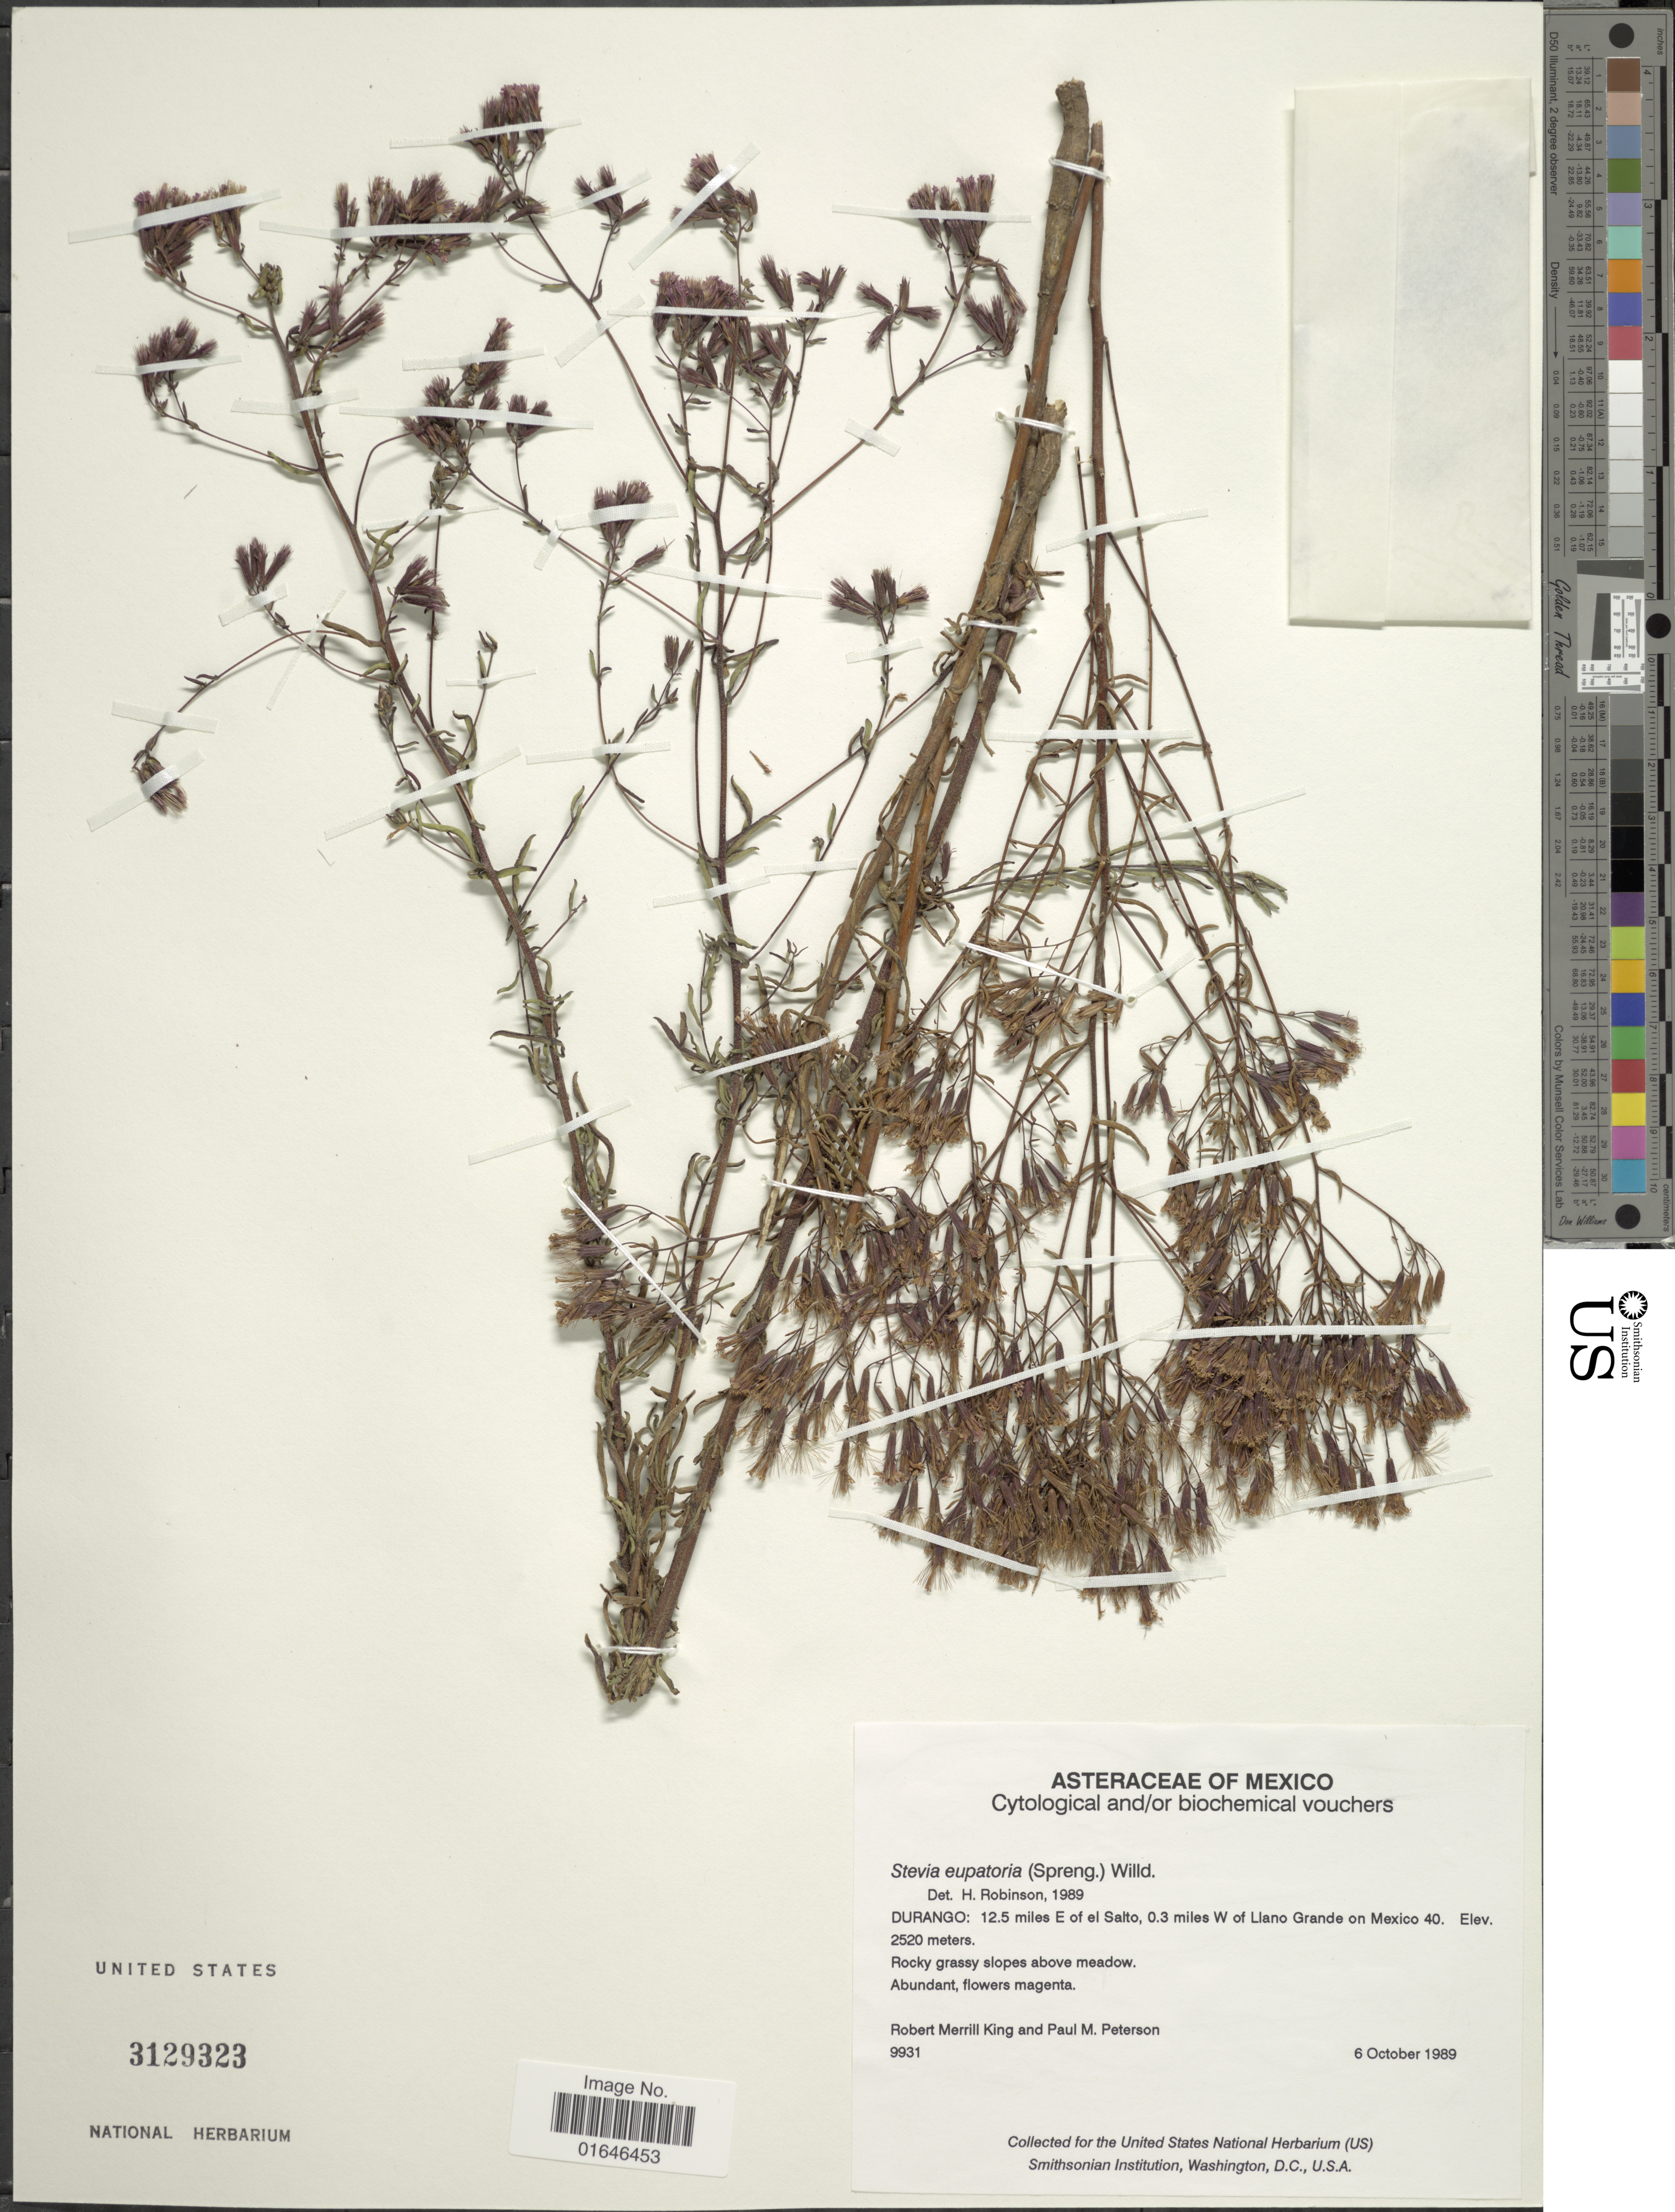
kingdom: Plantae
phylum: Tracheophyta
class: Magnoliopsida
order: Asterales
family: Asteraceae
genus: Stevia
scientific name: Stevia eupatoria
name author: (Spreng.) Willd.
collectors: R. M. King & P. M. Peterson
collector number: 9931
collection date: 1989-10-06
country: Mexico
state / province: Durango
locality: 12.5 miles E of el Salto, 0.3 miles W of Llano Grande on Mexico 40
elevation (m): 2520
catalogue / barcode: US 3129323